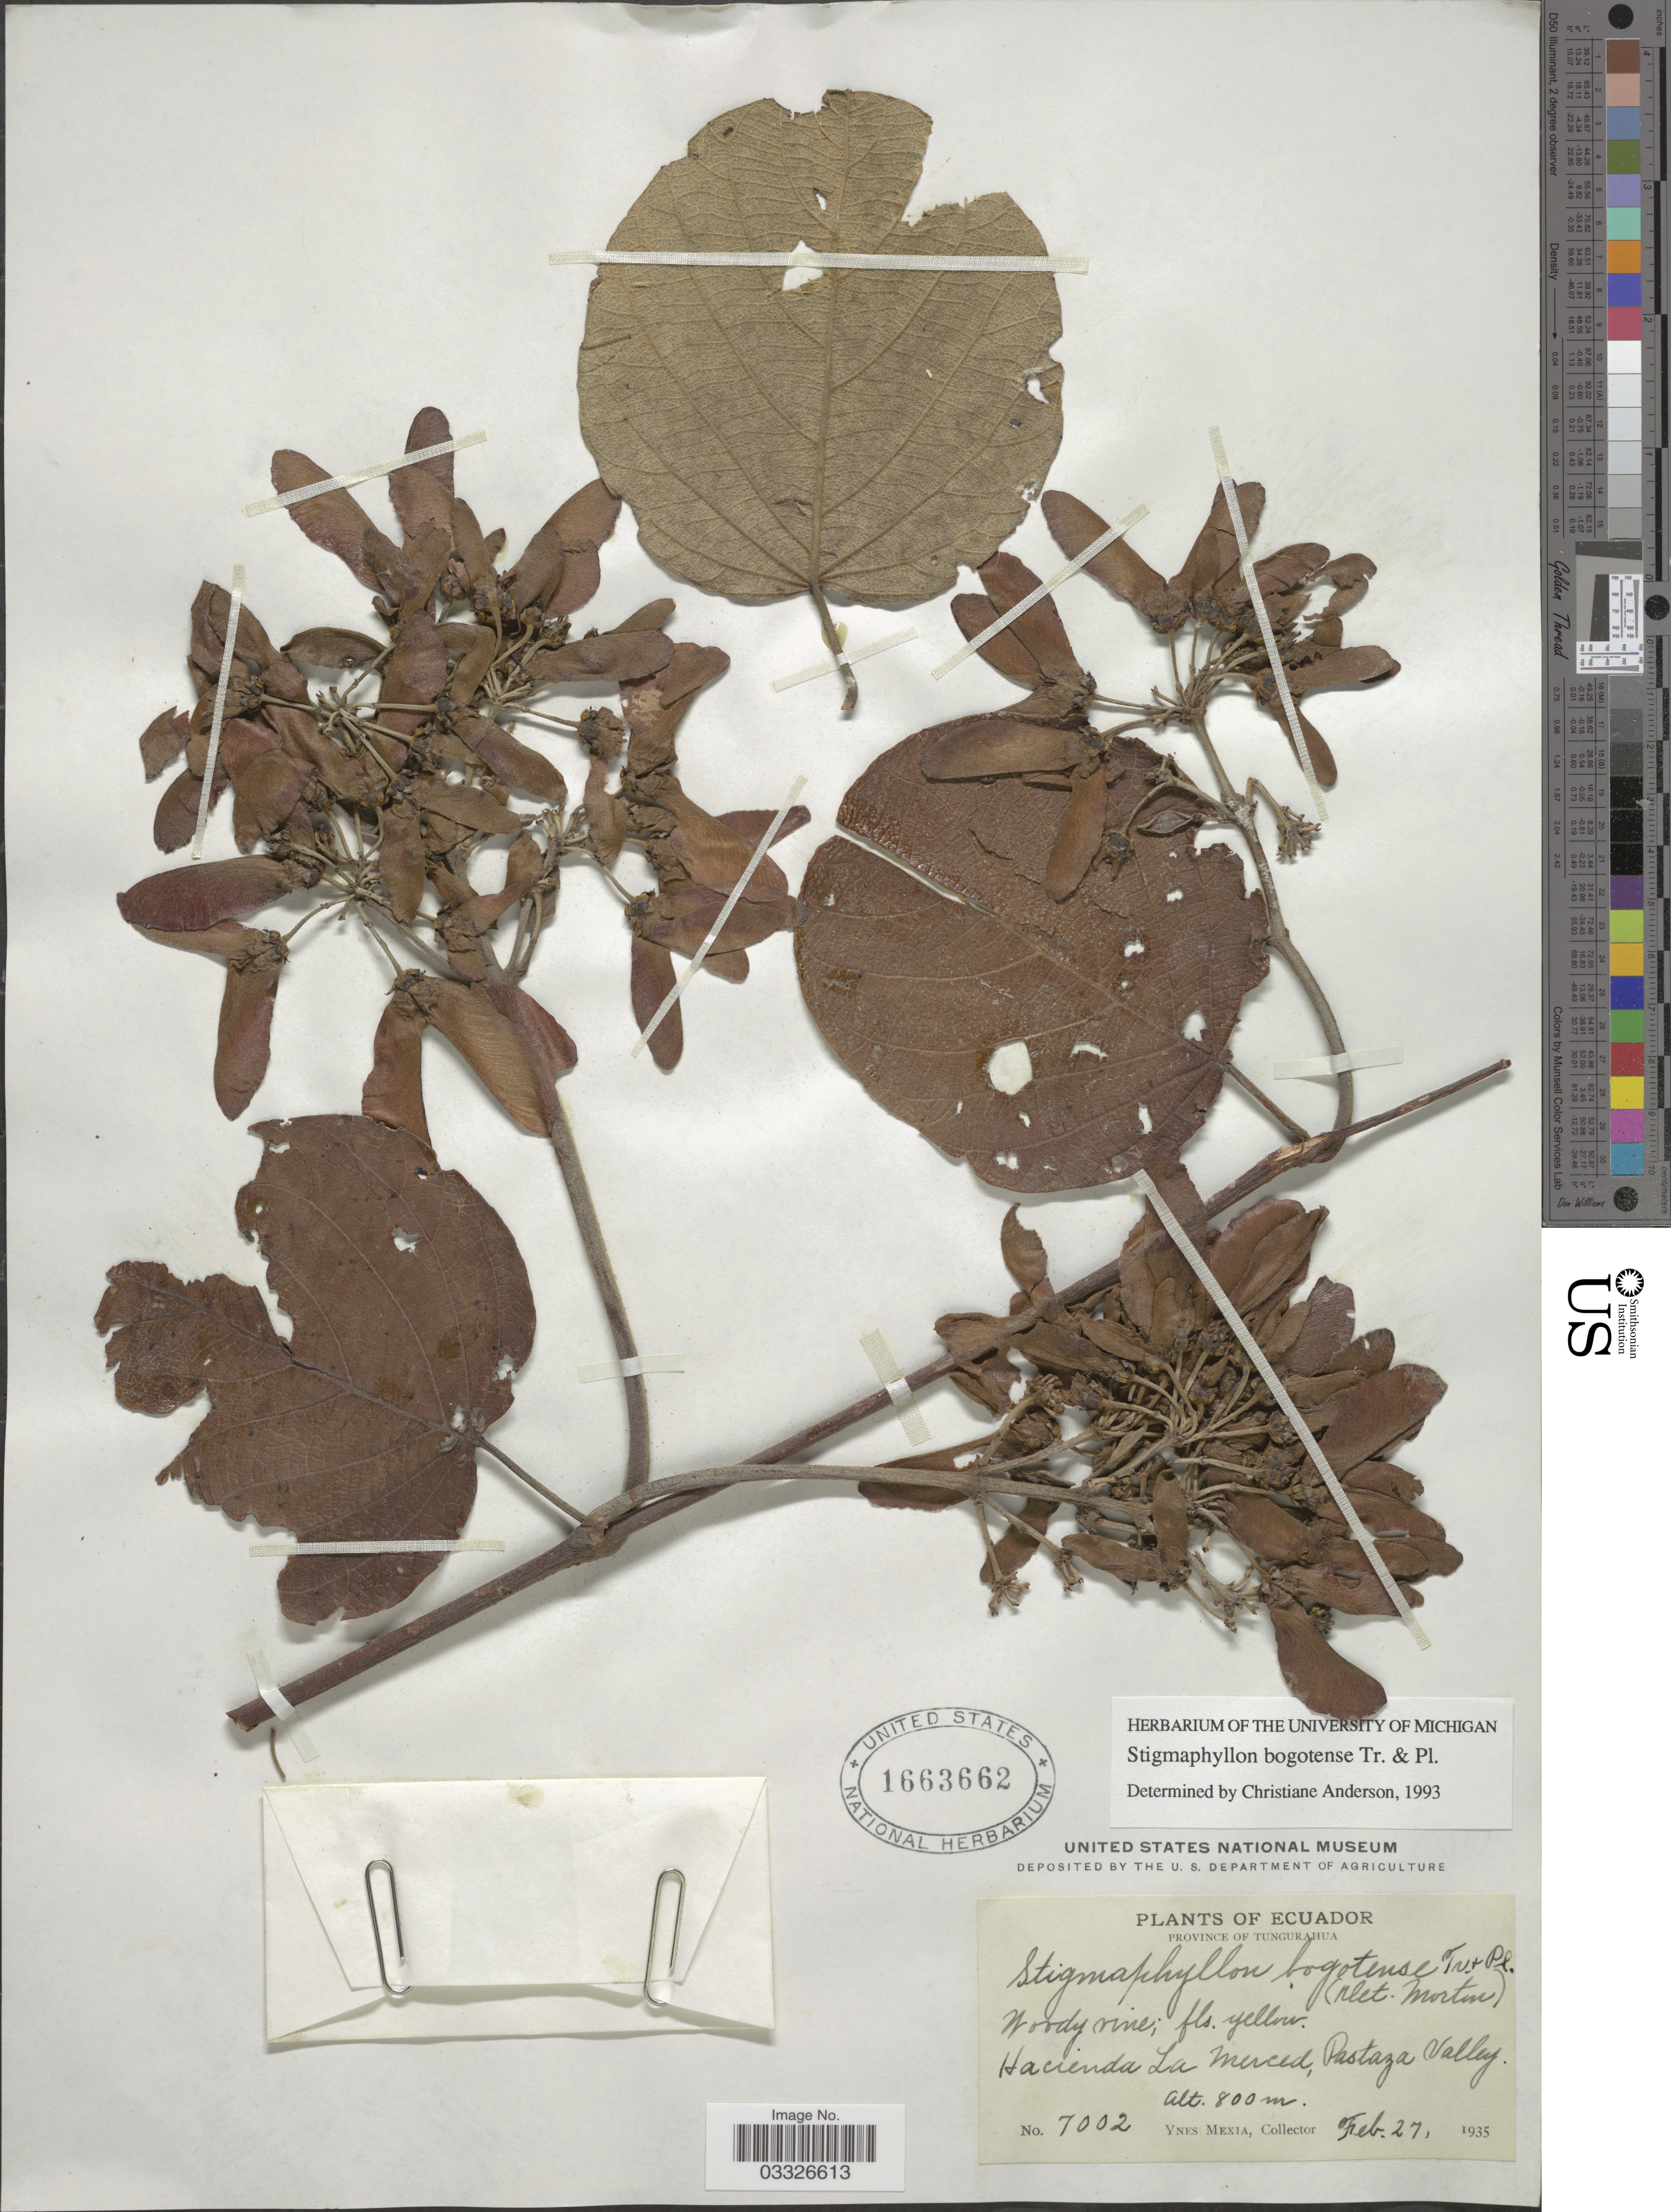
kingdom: Plantae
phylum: Tracheophyta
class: Magnoliopsida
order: Malpighiales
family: Malpighiaceae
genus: Stigmaphyllon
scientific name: Stigmaphyllon bogotense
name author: Triana & Planch.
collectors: Y. Mexia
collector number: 7002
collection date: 1935-02-27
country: Ecuador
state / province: Tungurahua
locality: Hacienda La Merced, Pastaza Valley.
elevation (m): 800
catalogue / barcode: US 1663662